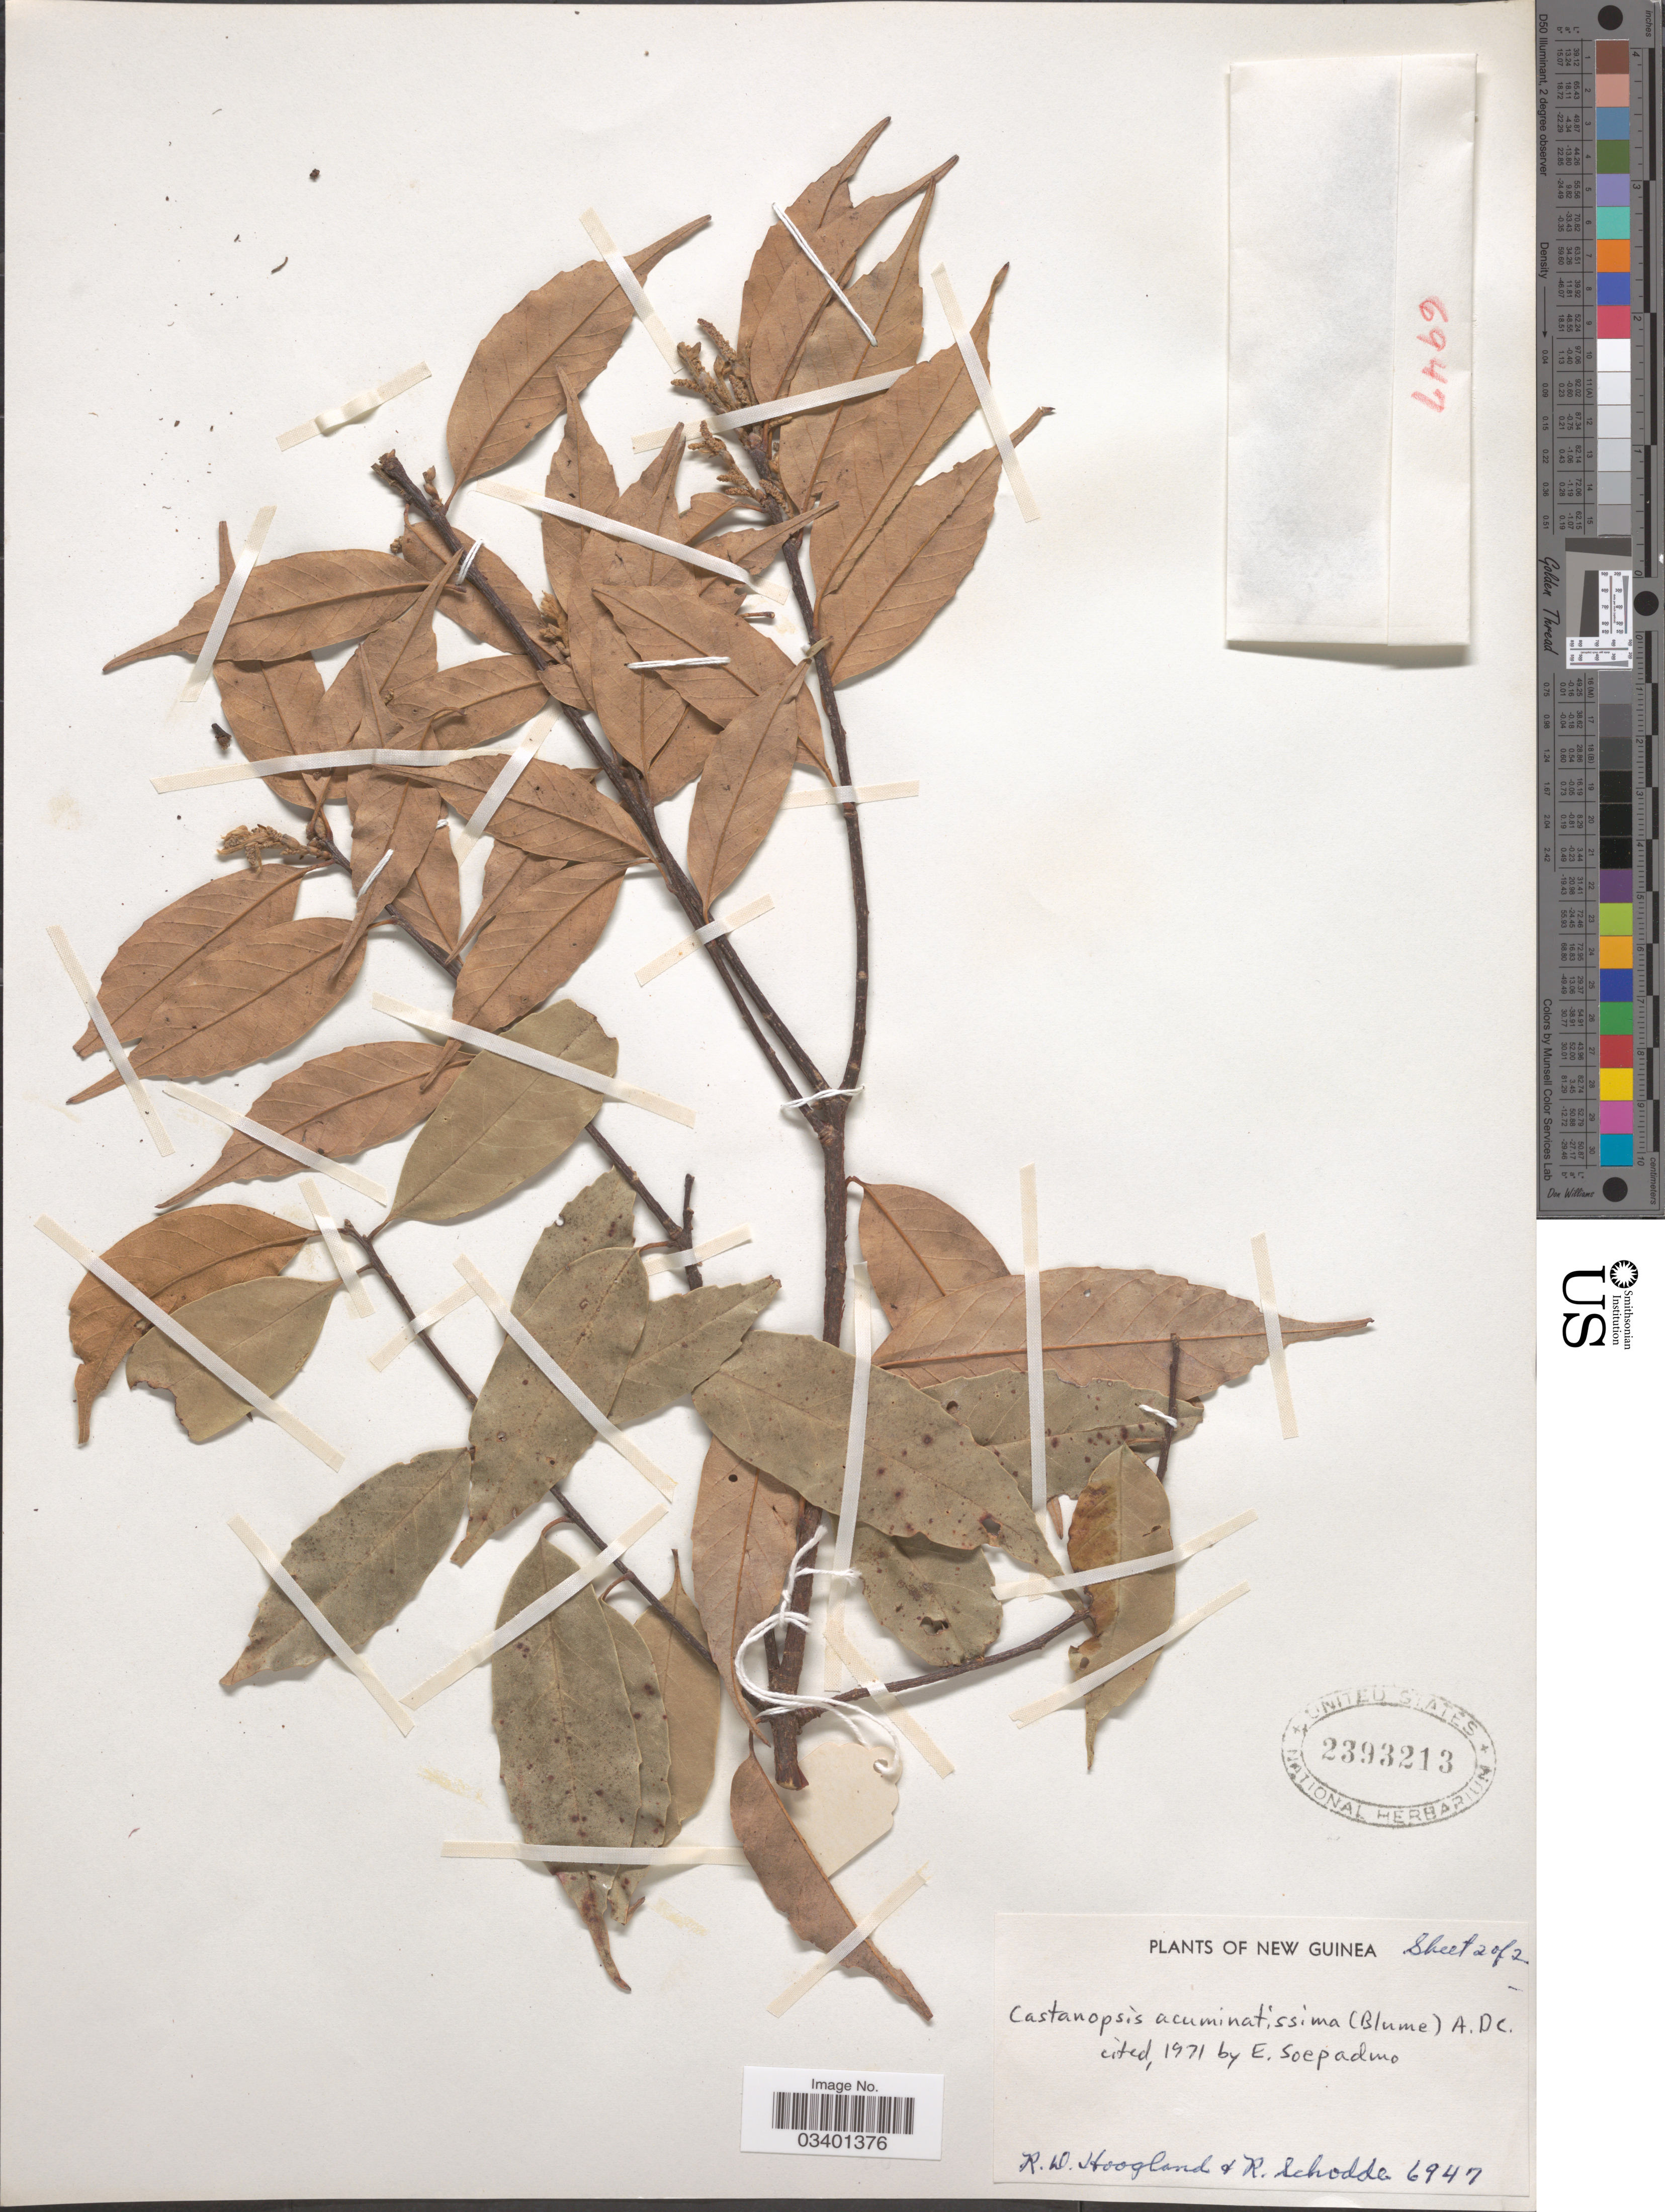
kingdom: Plantae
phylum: Tracheophyta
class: Magnoliopsida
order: Fagales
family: Fagaceae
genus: Castanopsis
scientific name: Castanopsis acuminatissima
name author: (Blume) A. DC.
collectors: R. D. Hoogland & R. Schodde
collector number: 6947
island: New Guinea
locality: New Guinea.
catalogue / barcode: US 2393213